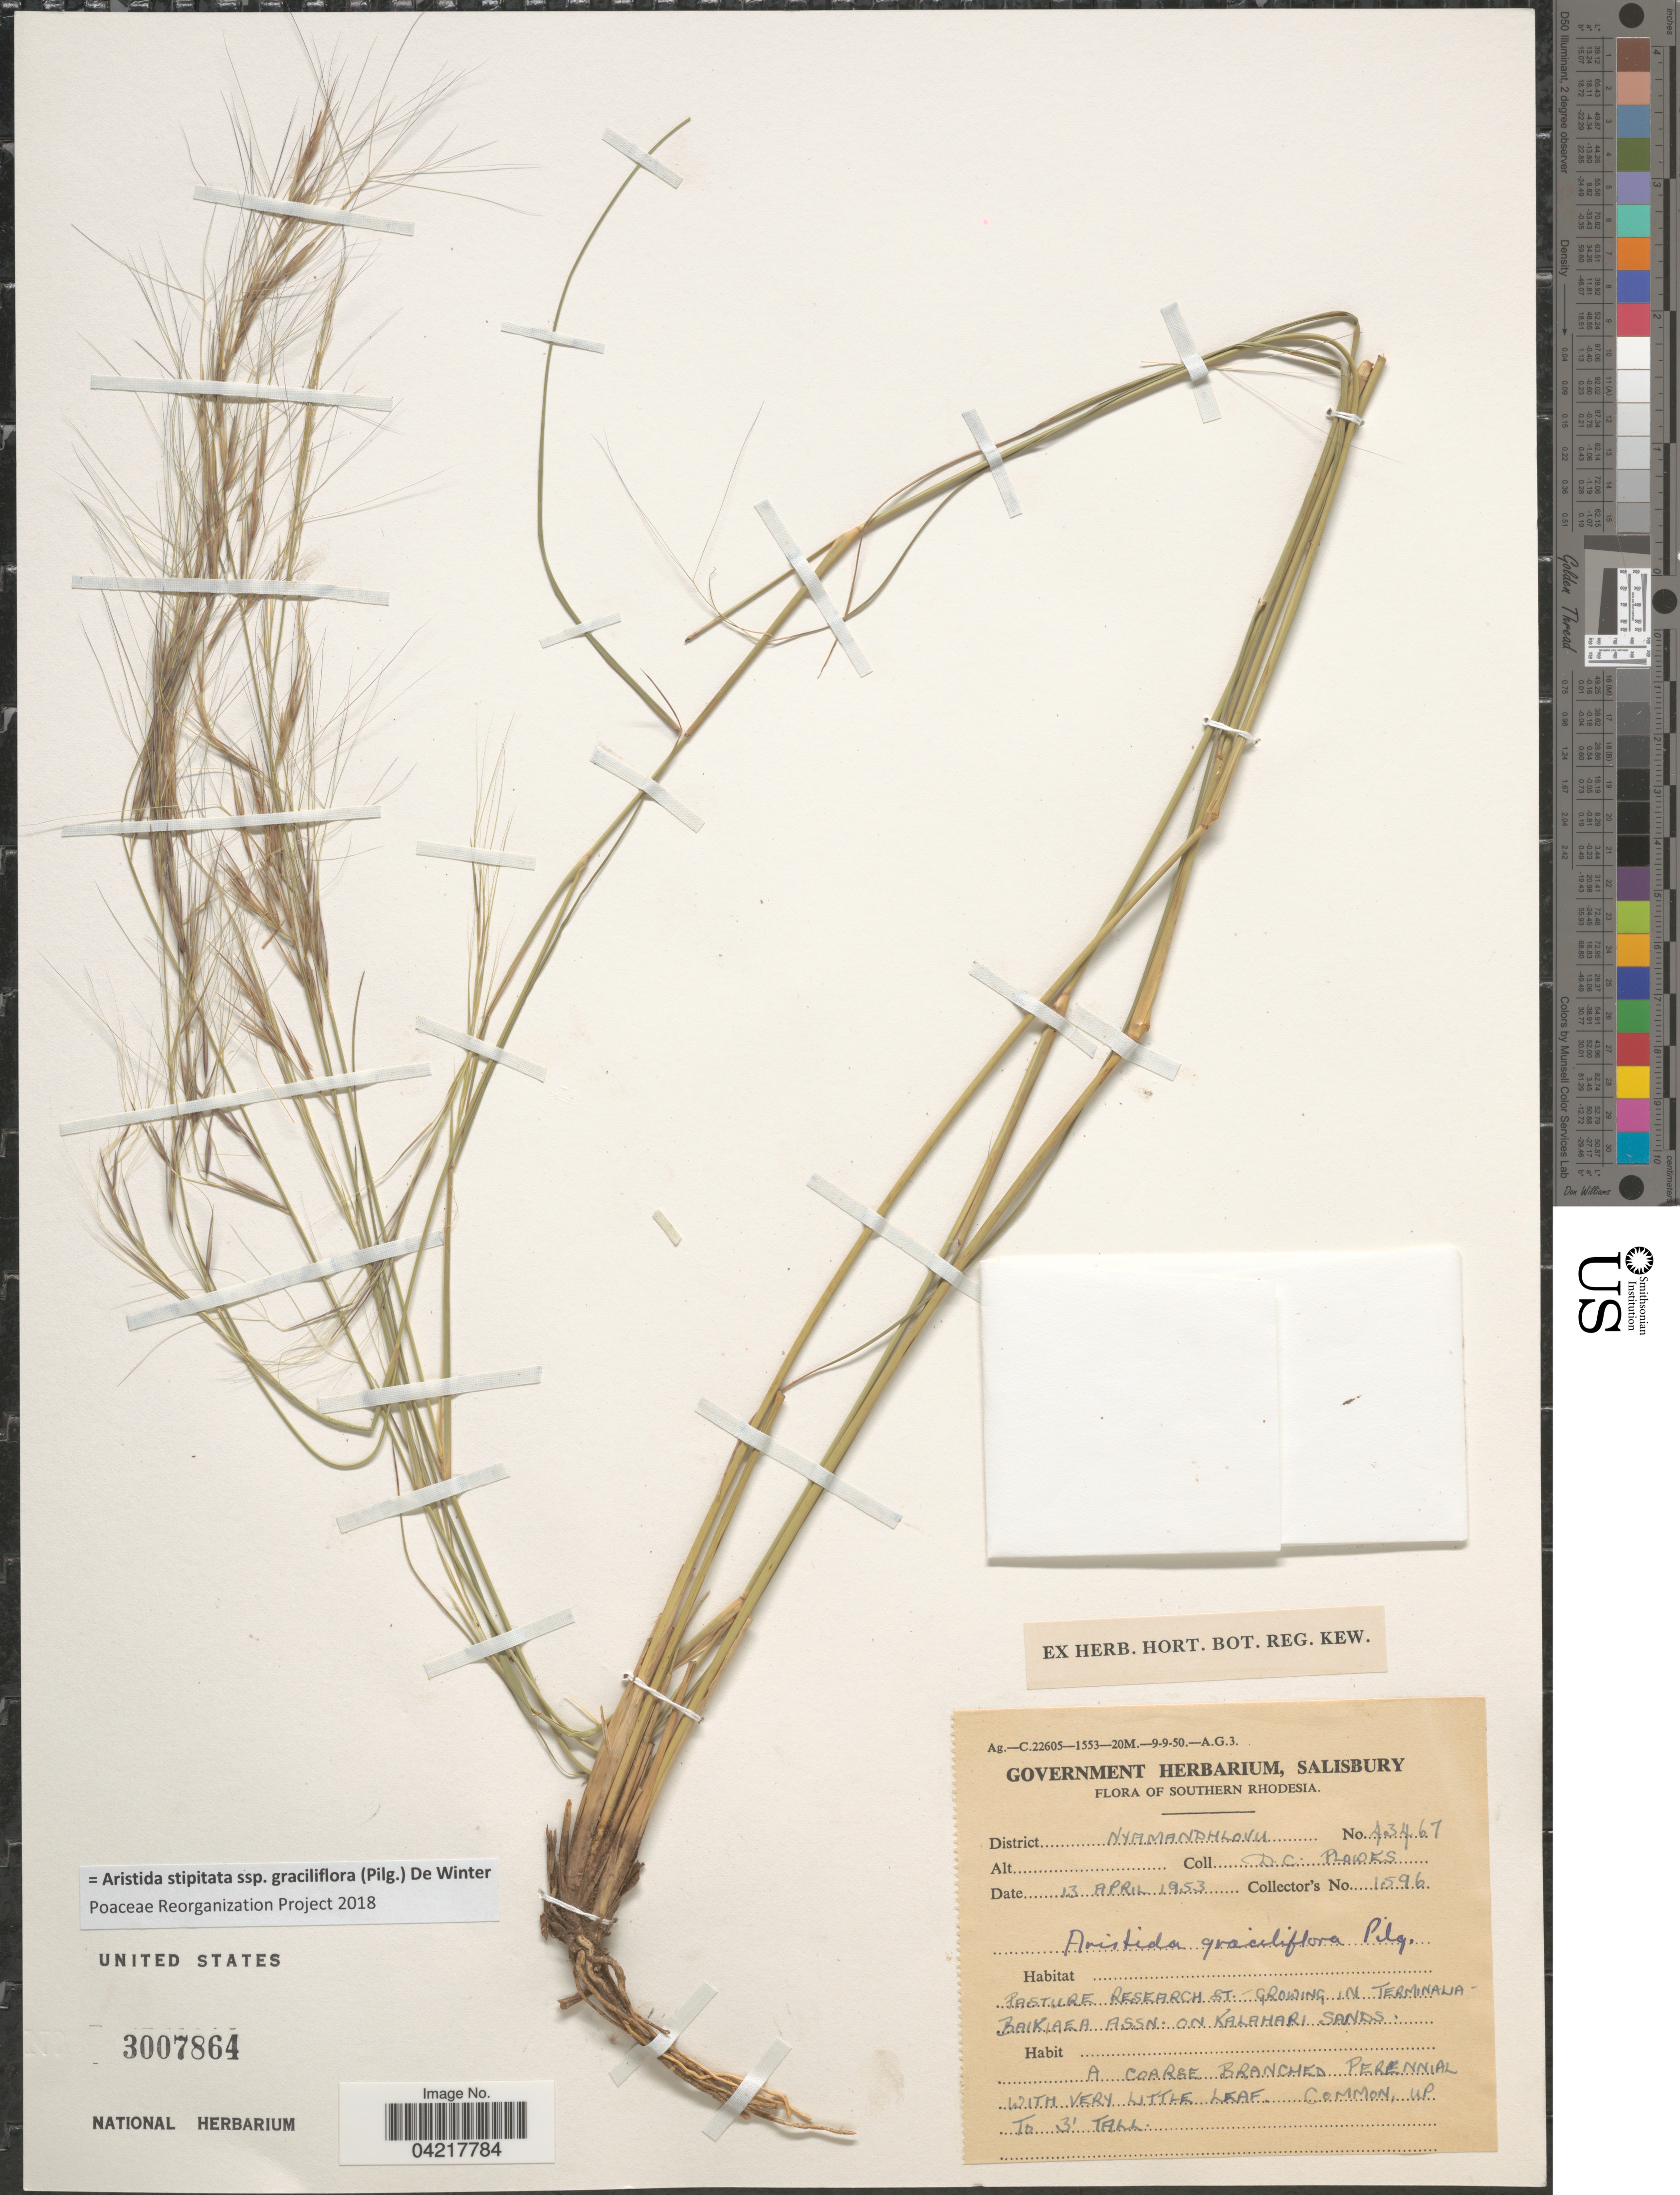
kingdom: Plantae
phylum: Tracheophyta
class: Liliopsida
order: Poales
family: Poaceae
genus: Aristida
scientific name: Aristida stipitata var. graciliflora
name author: (Pilg.) De Winter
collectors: D.C. Plowes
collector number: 1596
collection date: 1953-04-13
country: Zimbabwe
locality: Southern Rhodesia. District Nyamandhlovu. Pasture Research St. Growing in Terminalia Baikiaea Assn: On Kalahari sands.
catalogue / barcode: US 3007864